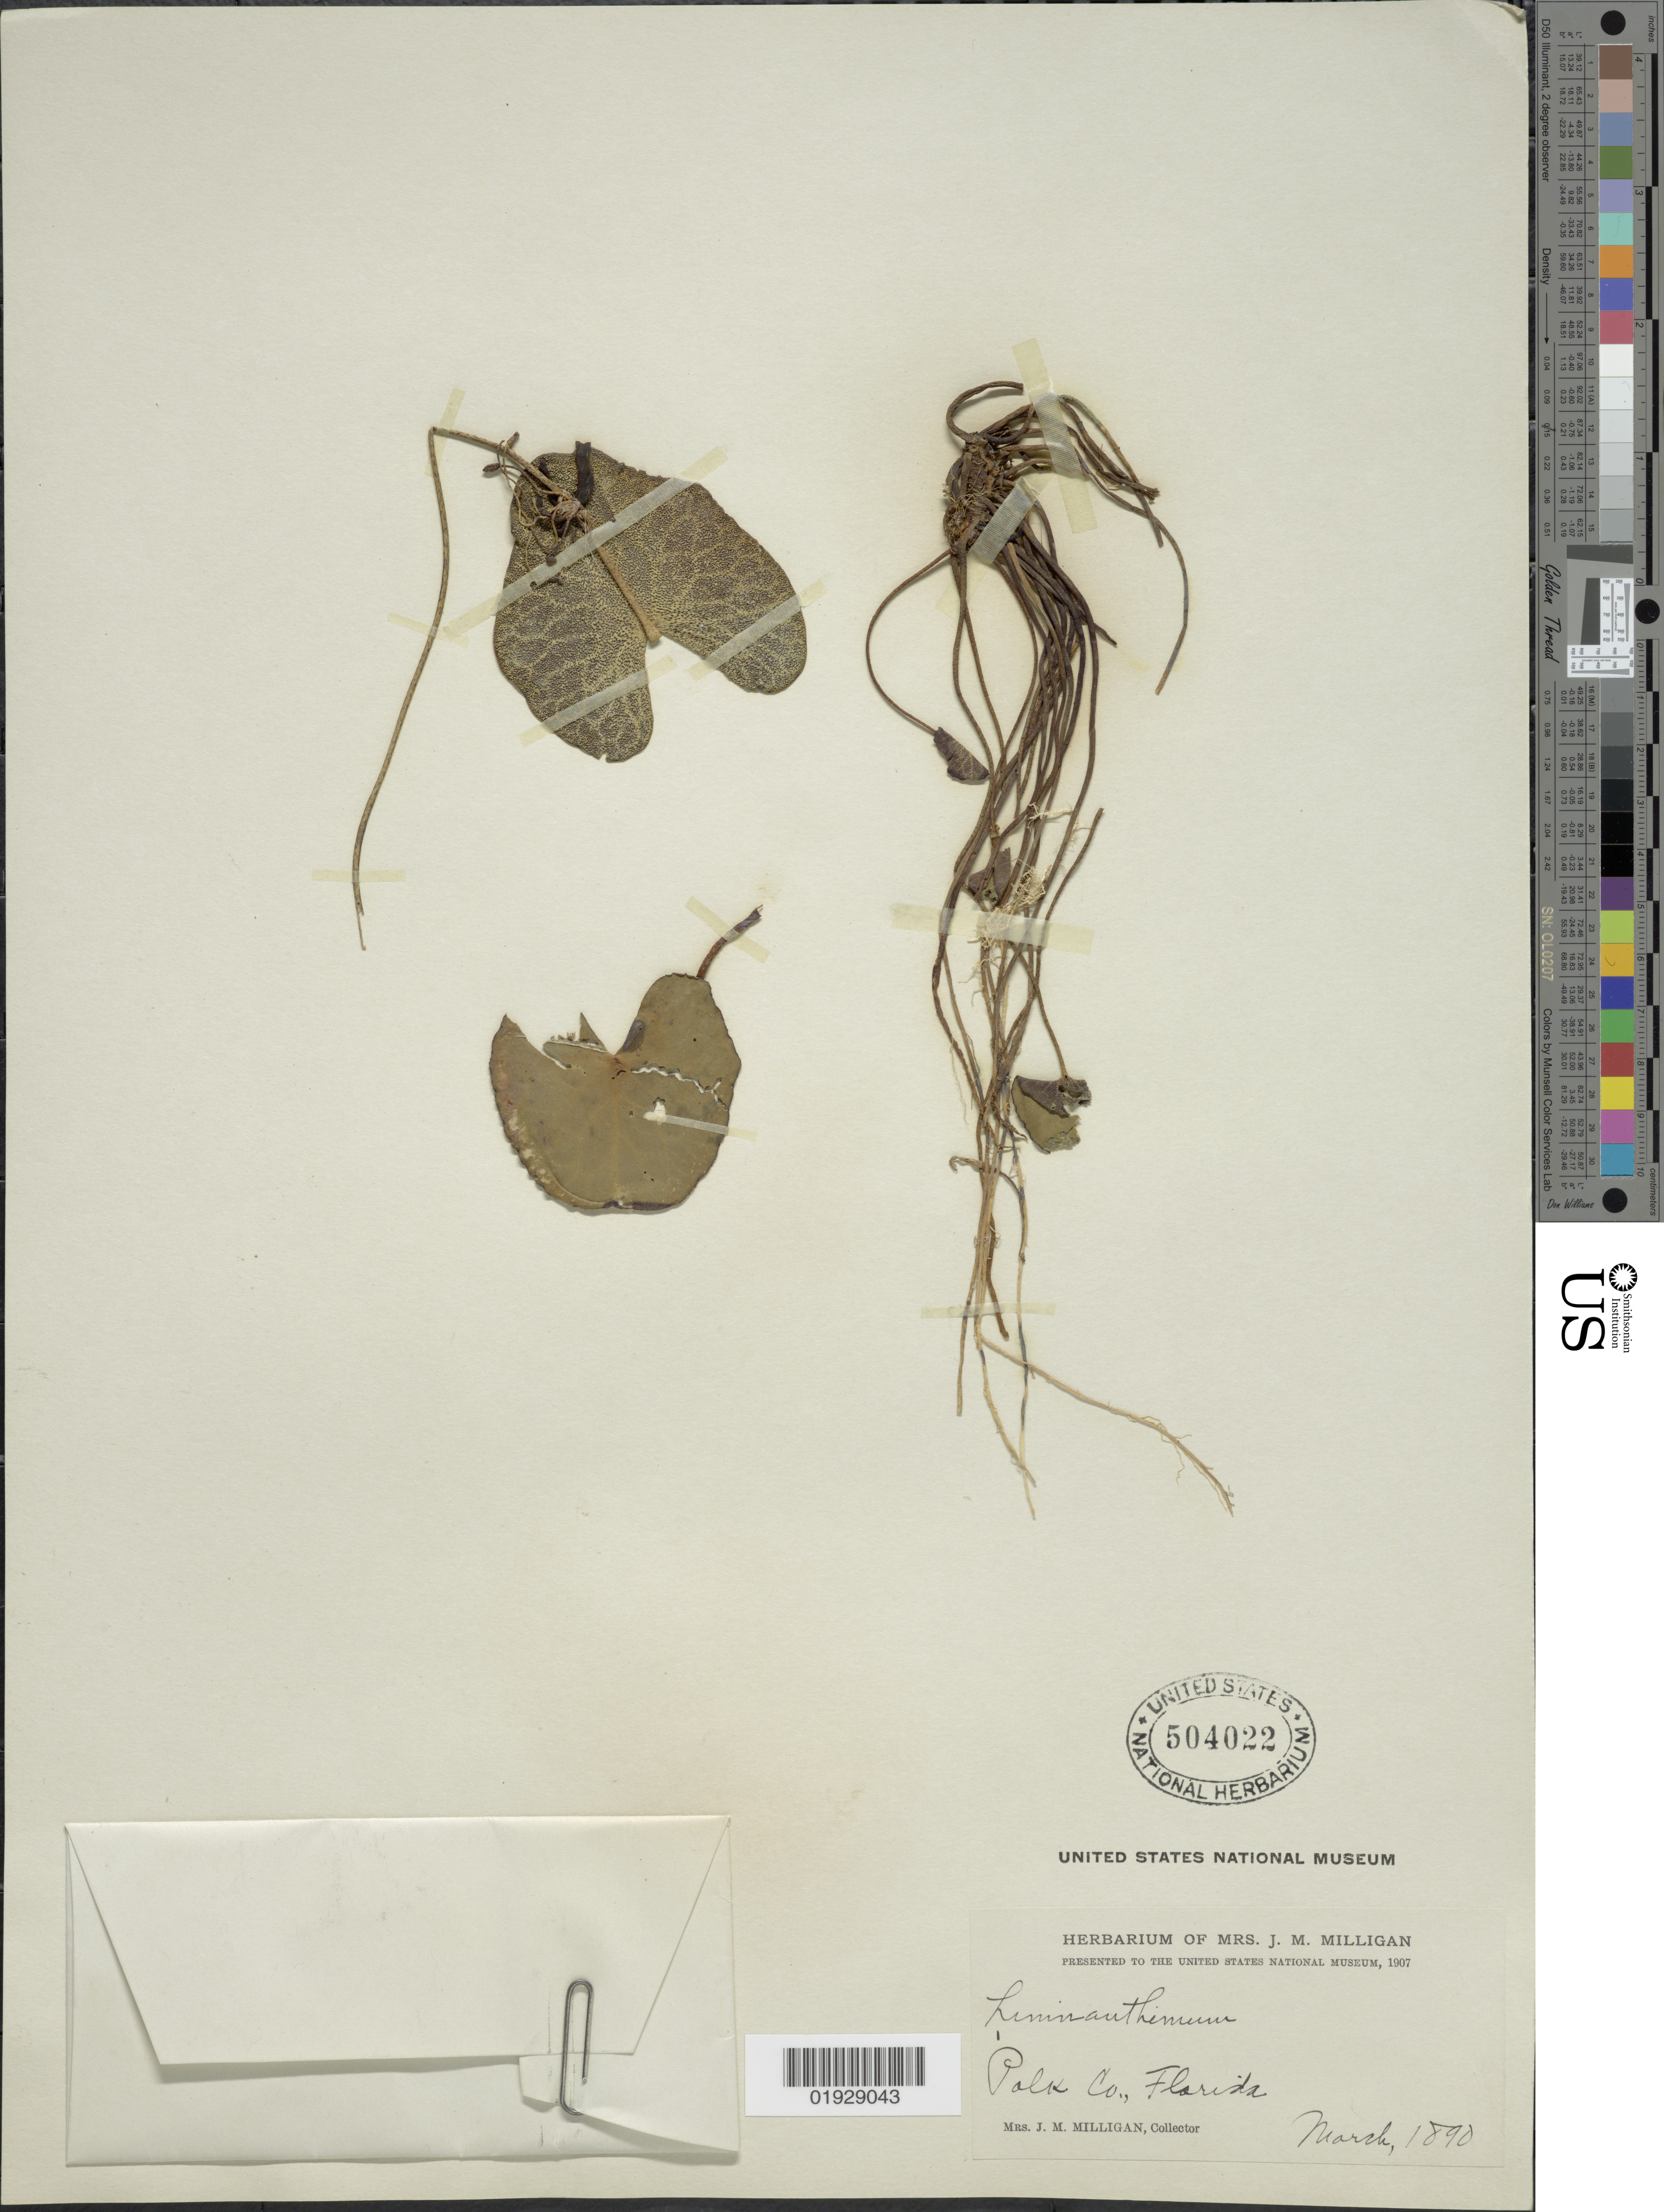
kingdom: Plantae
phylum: Tracheophyta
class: Magnoliopsida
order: Asterales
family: Menyanthaceae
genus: Nymphoides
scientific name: Nymphoides aquatica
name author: (J.F. Gmel.) Kuntze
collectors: J. Milligan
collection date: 1890-03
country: United States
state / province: Florida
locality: Polk Co.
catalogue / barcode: US 504022